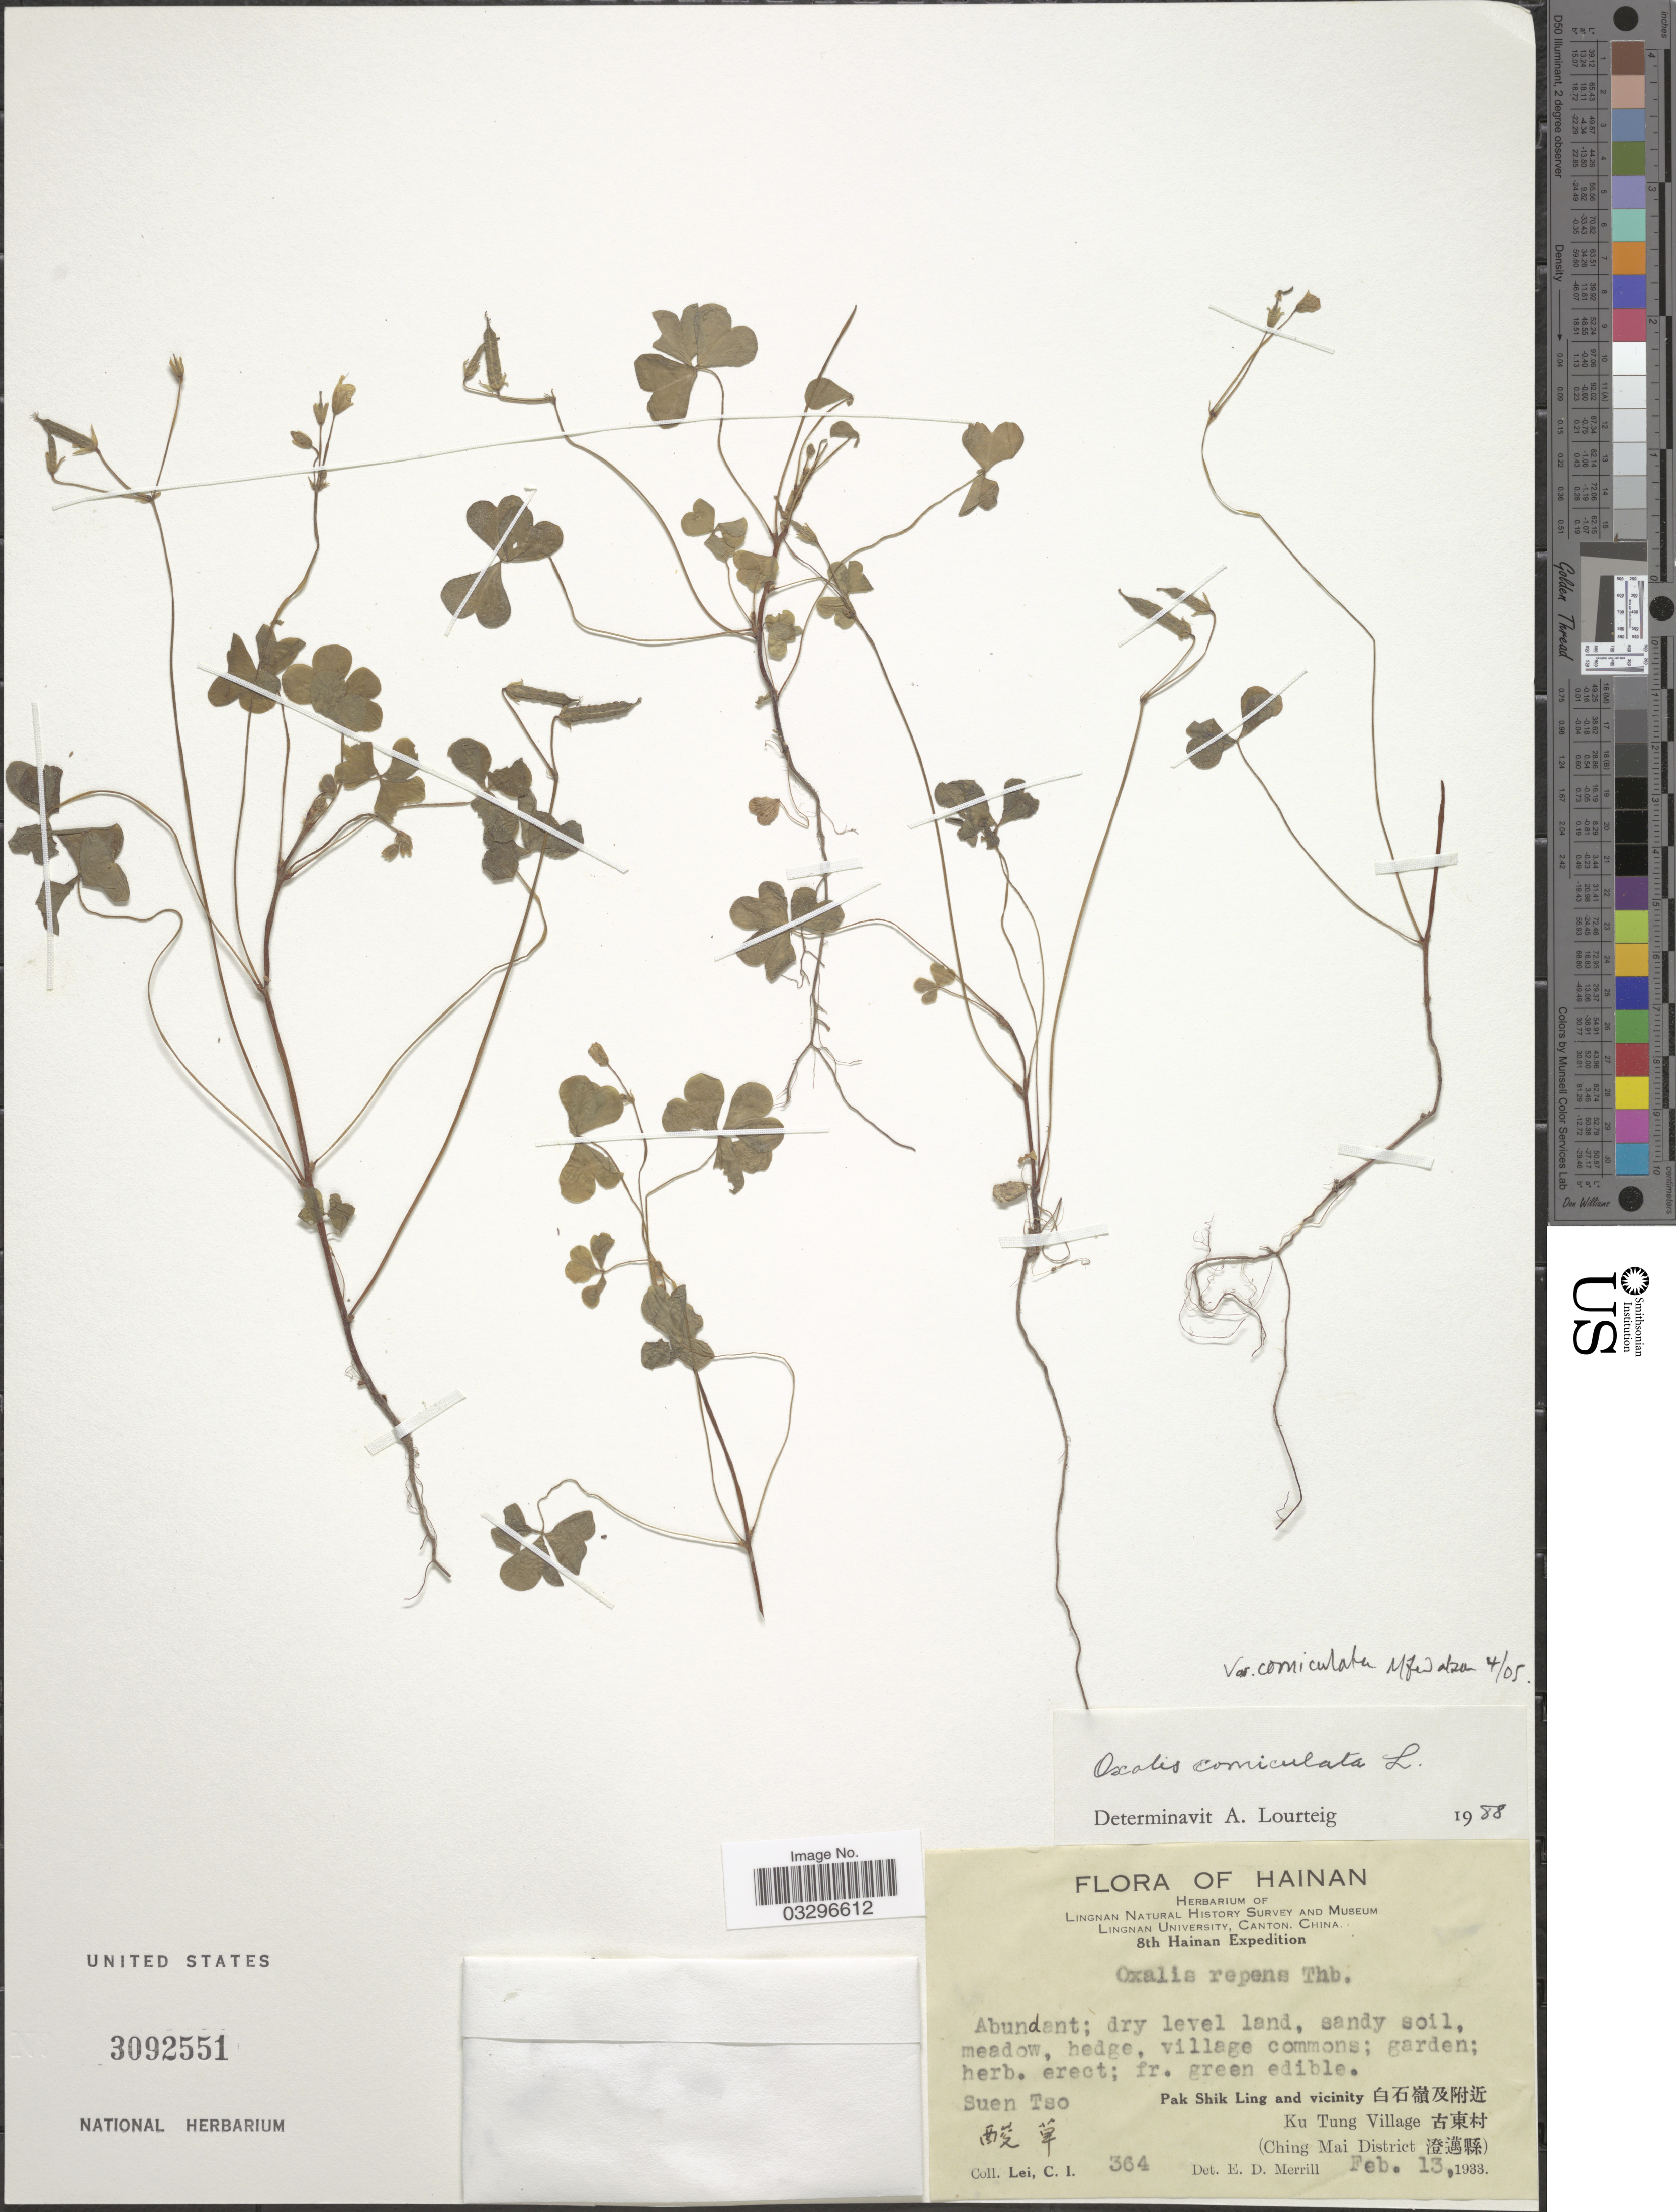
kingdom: Plantae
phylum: Tracheophyta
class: Magnoliopsida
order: Oxalidales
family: Oxalidaceae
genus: Oxalis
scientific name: Oxalis corniculata var. corniculata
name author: L.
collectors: C. I. Lei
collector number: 364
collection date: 1933-02-13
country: China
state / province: Hainan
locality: Pak Shik Ling and vicinity, Ku Tung Village (Ching Mai District).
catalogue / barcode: US 3092551